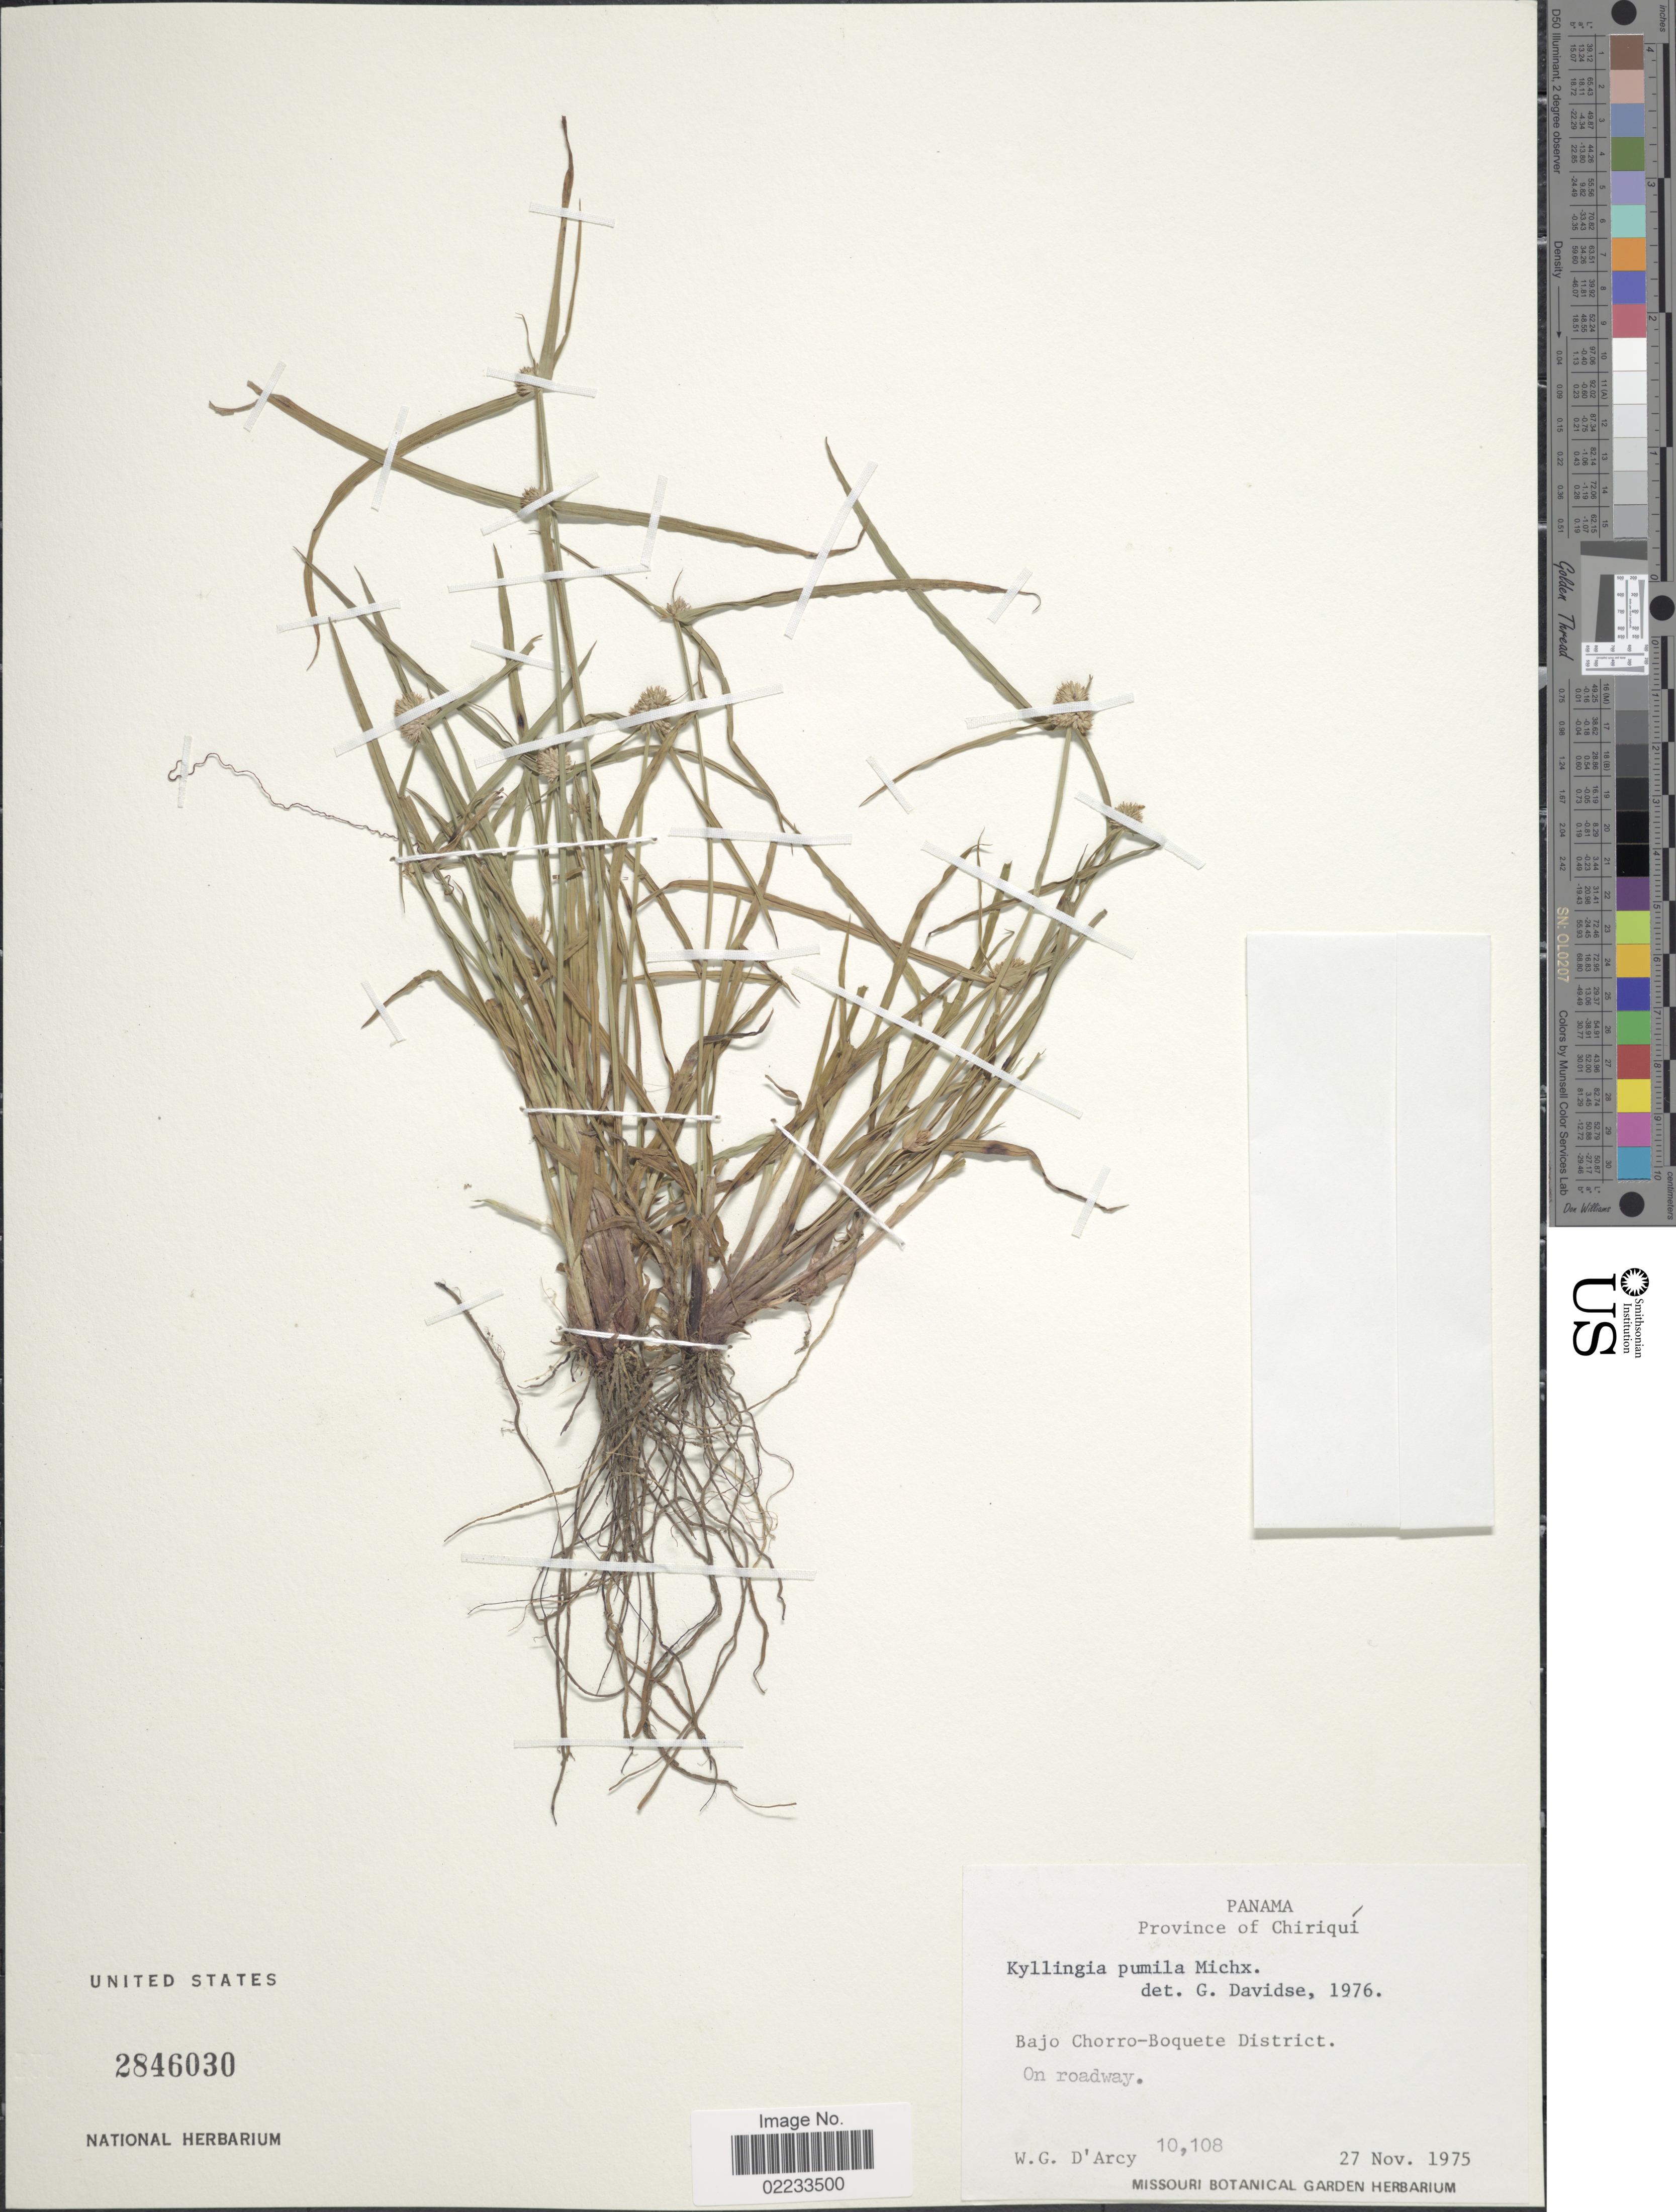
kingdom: Plantae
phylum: Tracheophyta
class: Liliopsida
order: Poales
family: Cyperaceae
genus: Cyperus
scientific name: Cyperus hortensis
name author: (Salzm. ex Steud.) Dorr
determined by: Strong, Mark T., (BOT), Smithsonian Institution - National Museum of Natural History (UNITED STATES)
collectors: W. G. D'Arcy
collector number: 10108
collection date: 1975-11-27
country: Panama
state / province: Chiriqui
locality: Bajo Chorro-Boquete District. On roadway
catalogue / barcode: US 2846030